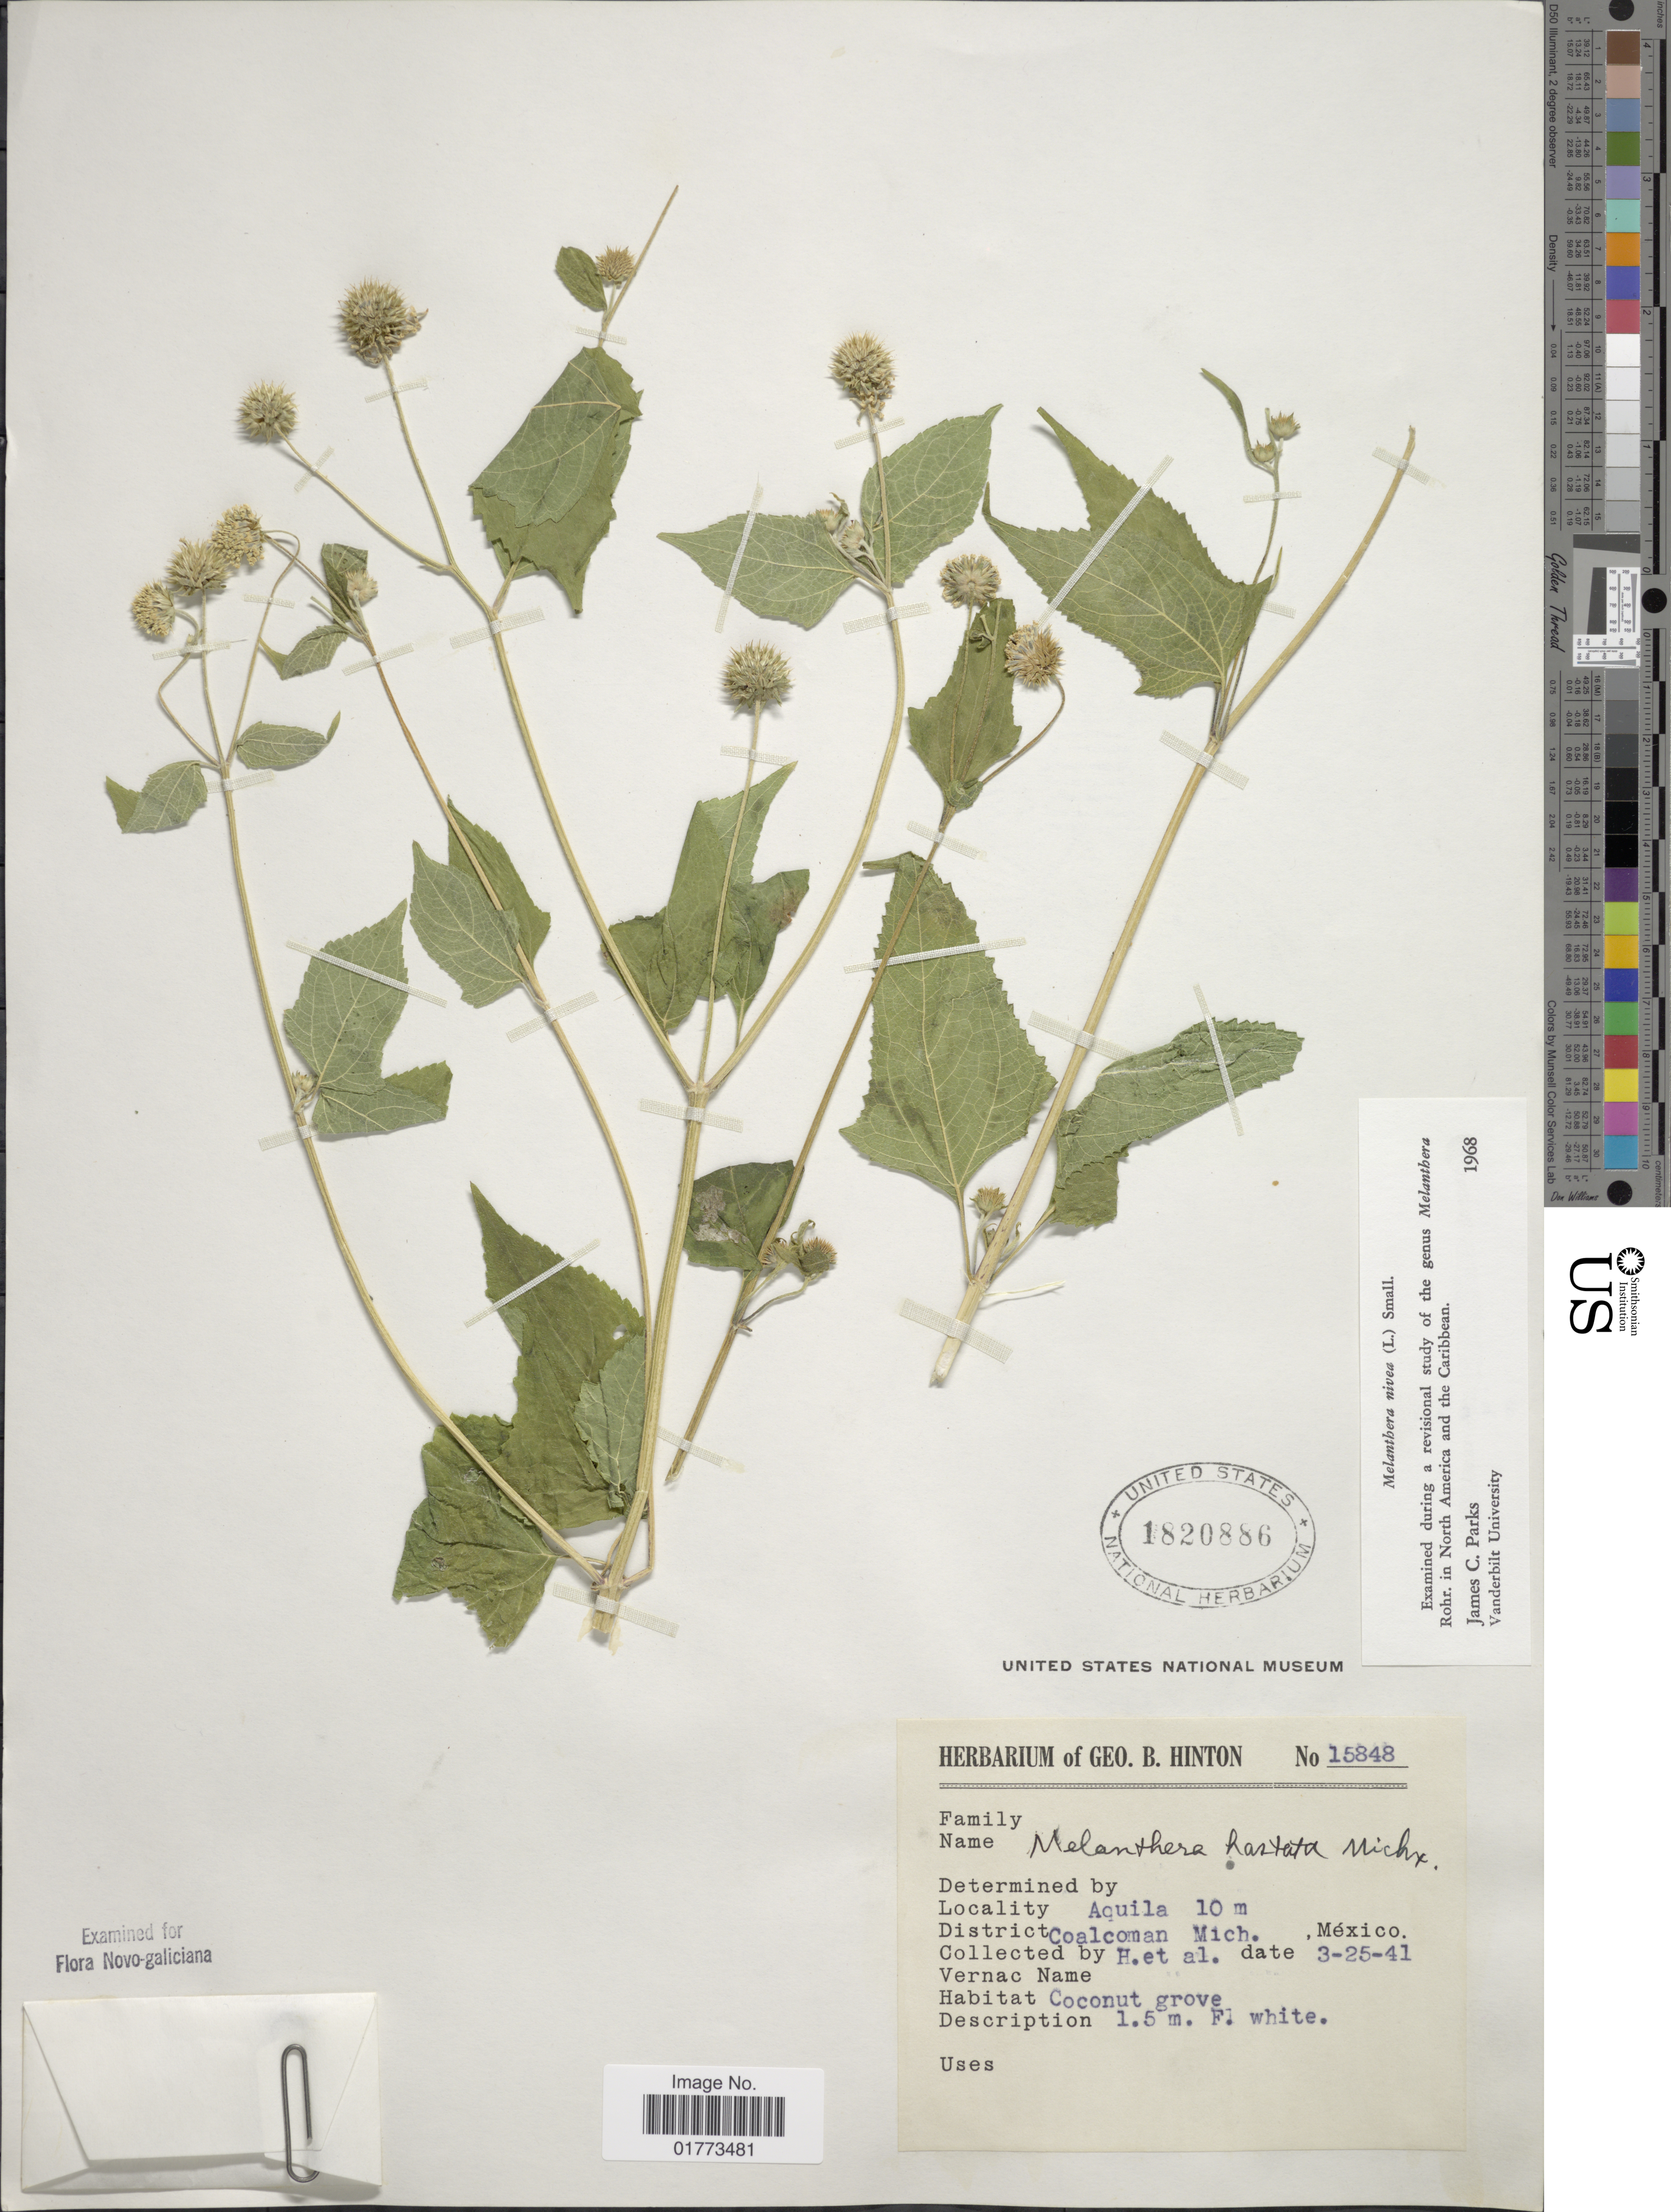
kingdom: Plantae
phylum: Tracheophyta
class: Magnoliopsida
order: Asterales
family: Asteraceae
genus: Melanthera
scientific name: Melanthera nivea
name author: (L.) Small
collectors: G. B. Hinton & et al.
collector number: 15848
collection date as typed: Transcribed d/m/y: 25/3/41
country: Mexico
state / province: Michoacán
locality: Aquila, District Coalcoman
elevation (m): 10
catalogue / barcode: US 1820886